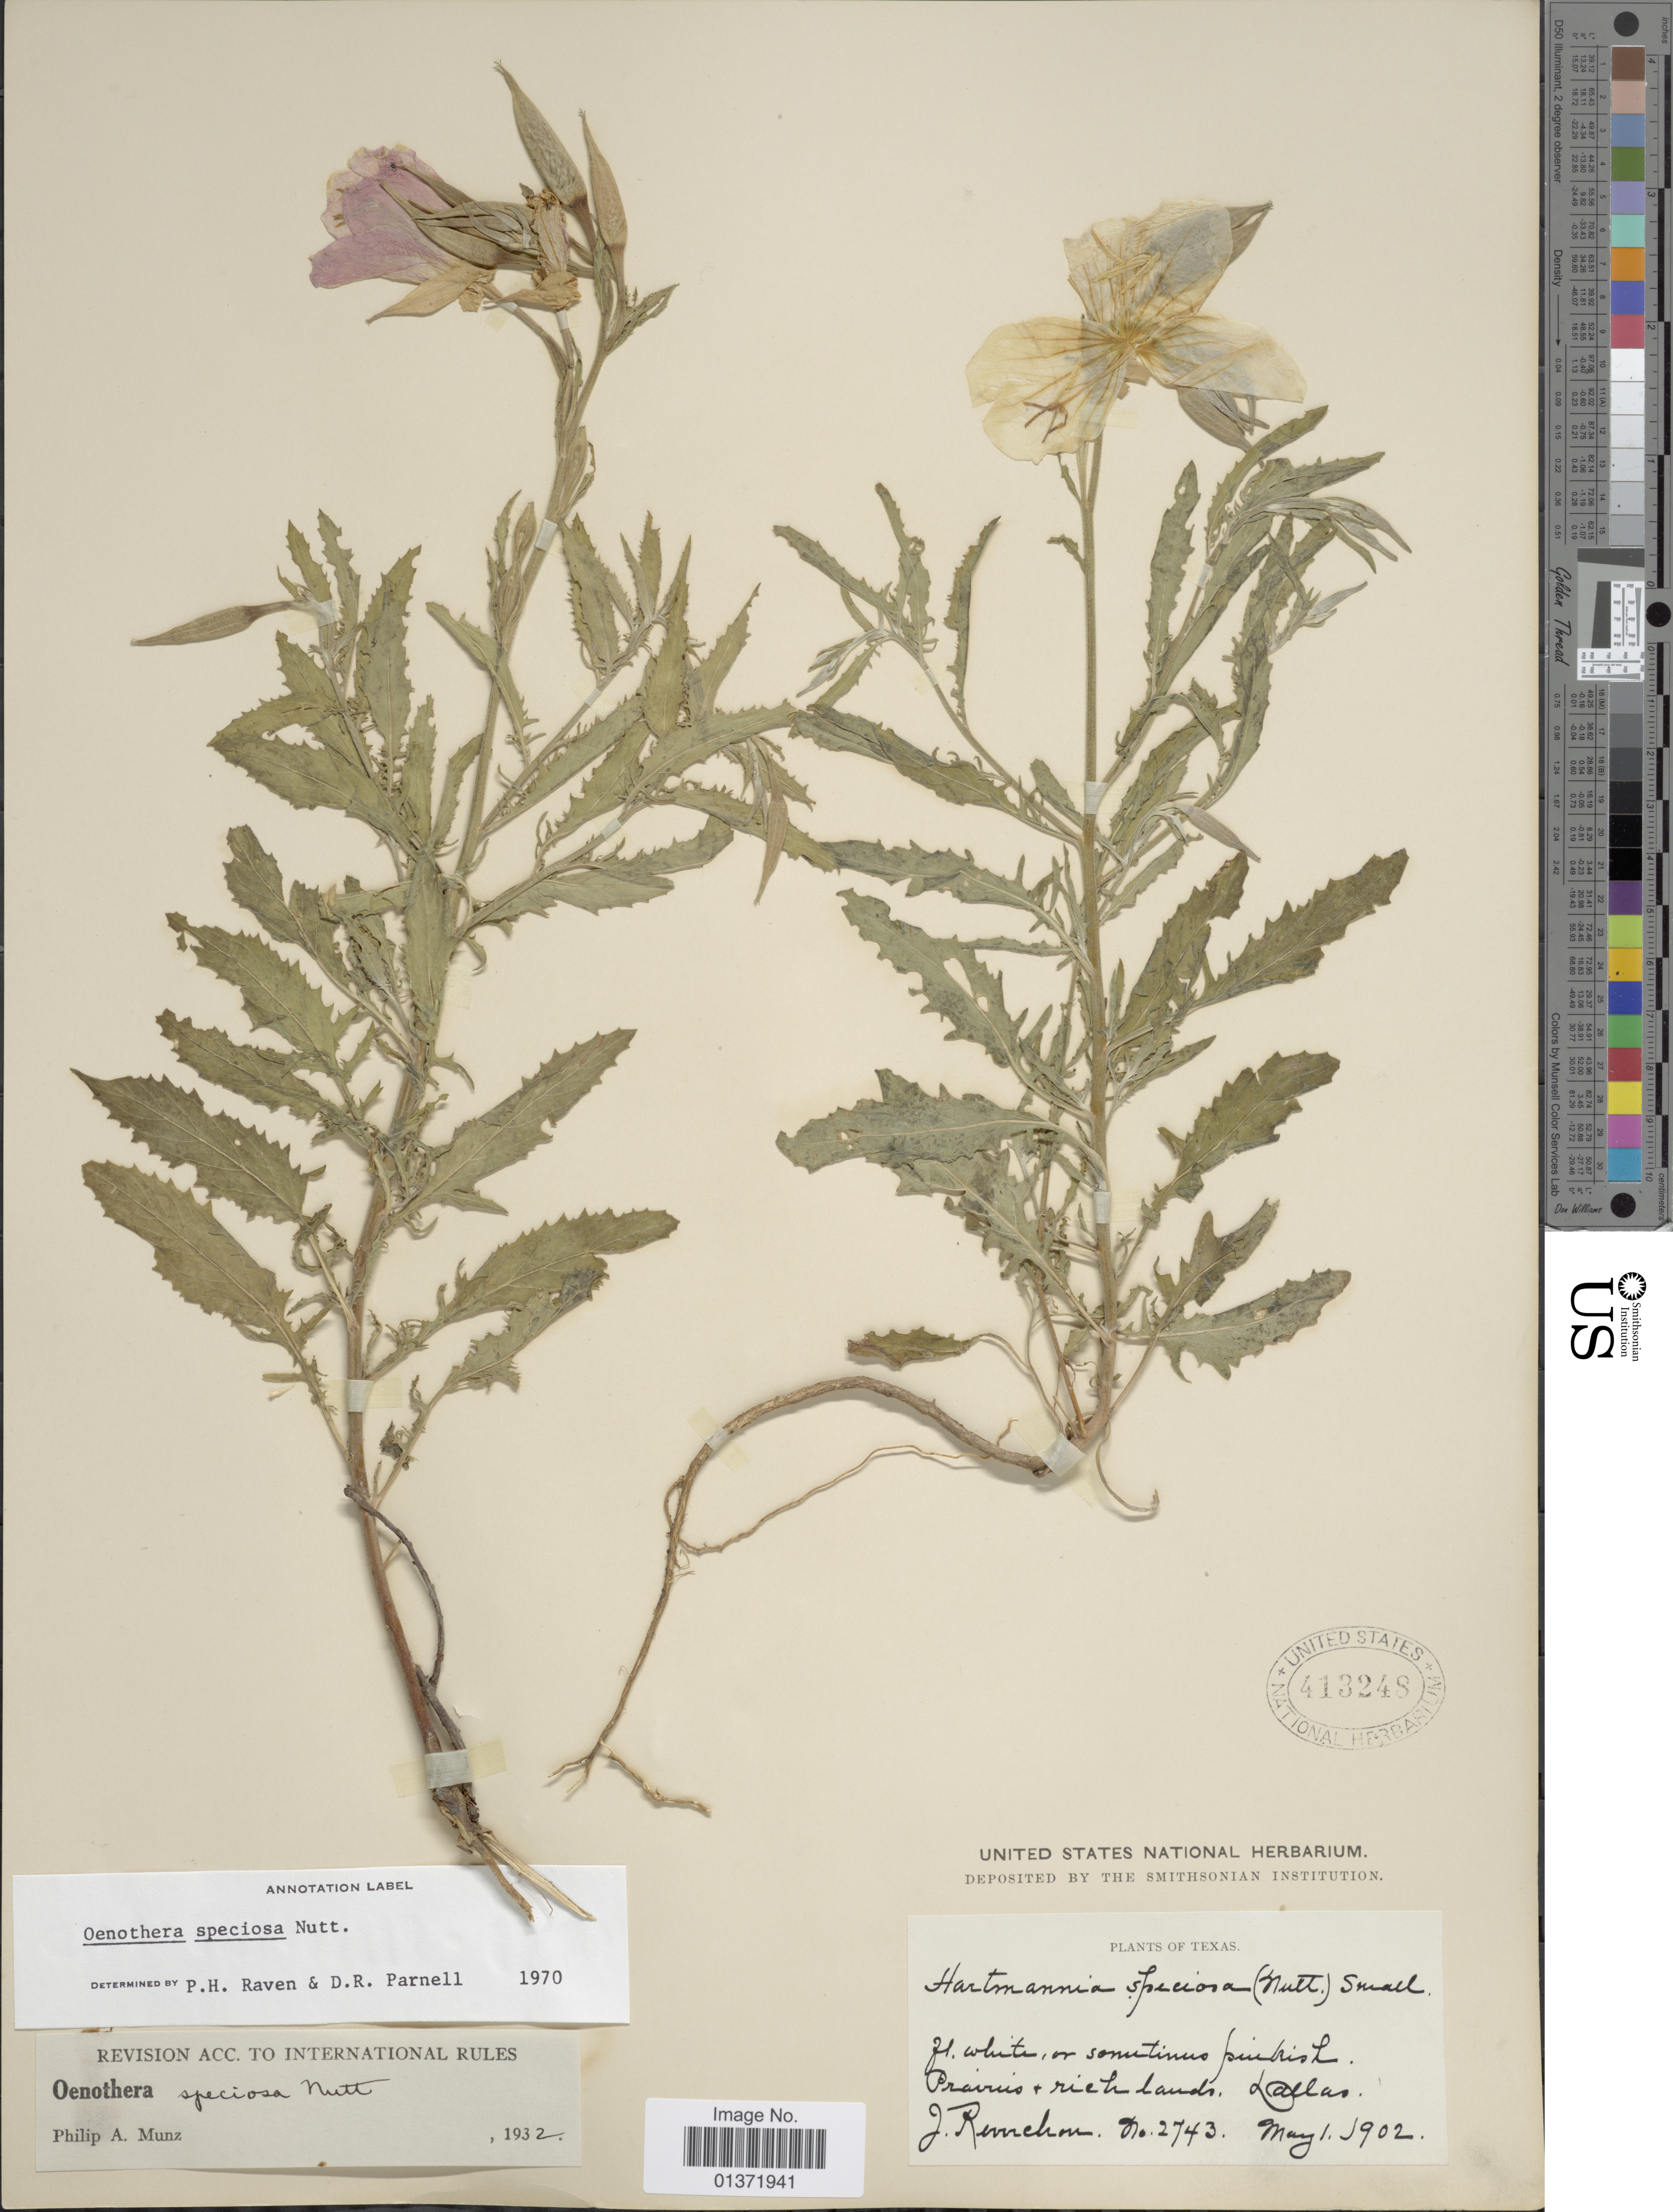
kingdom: Plantae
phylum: Tracheophyta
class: Magnoliopsida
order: Myrtales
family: Onagraceae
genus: Oenothera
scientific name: Oenothera speciosa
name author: Nutt.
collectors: J. Reverchon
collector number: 2743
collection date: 1902-05-01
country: United States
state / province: Texas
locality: Dallas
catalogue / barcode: US 413248